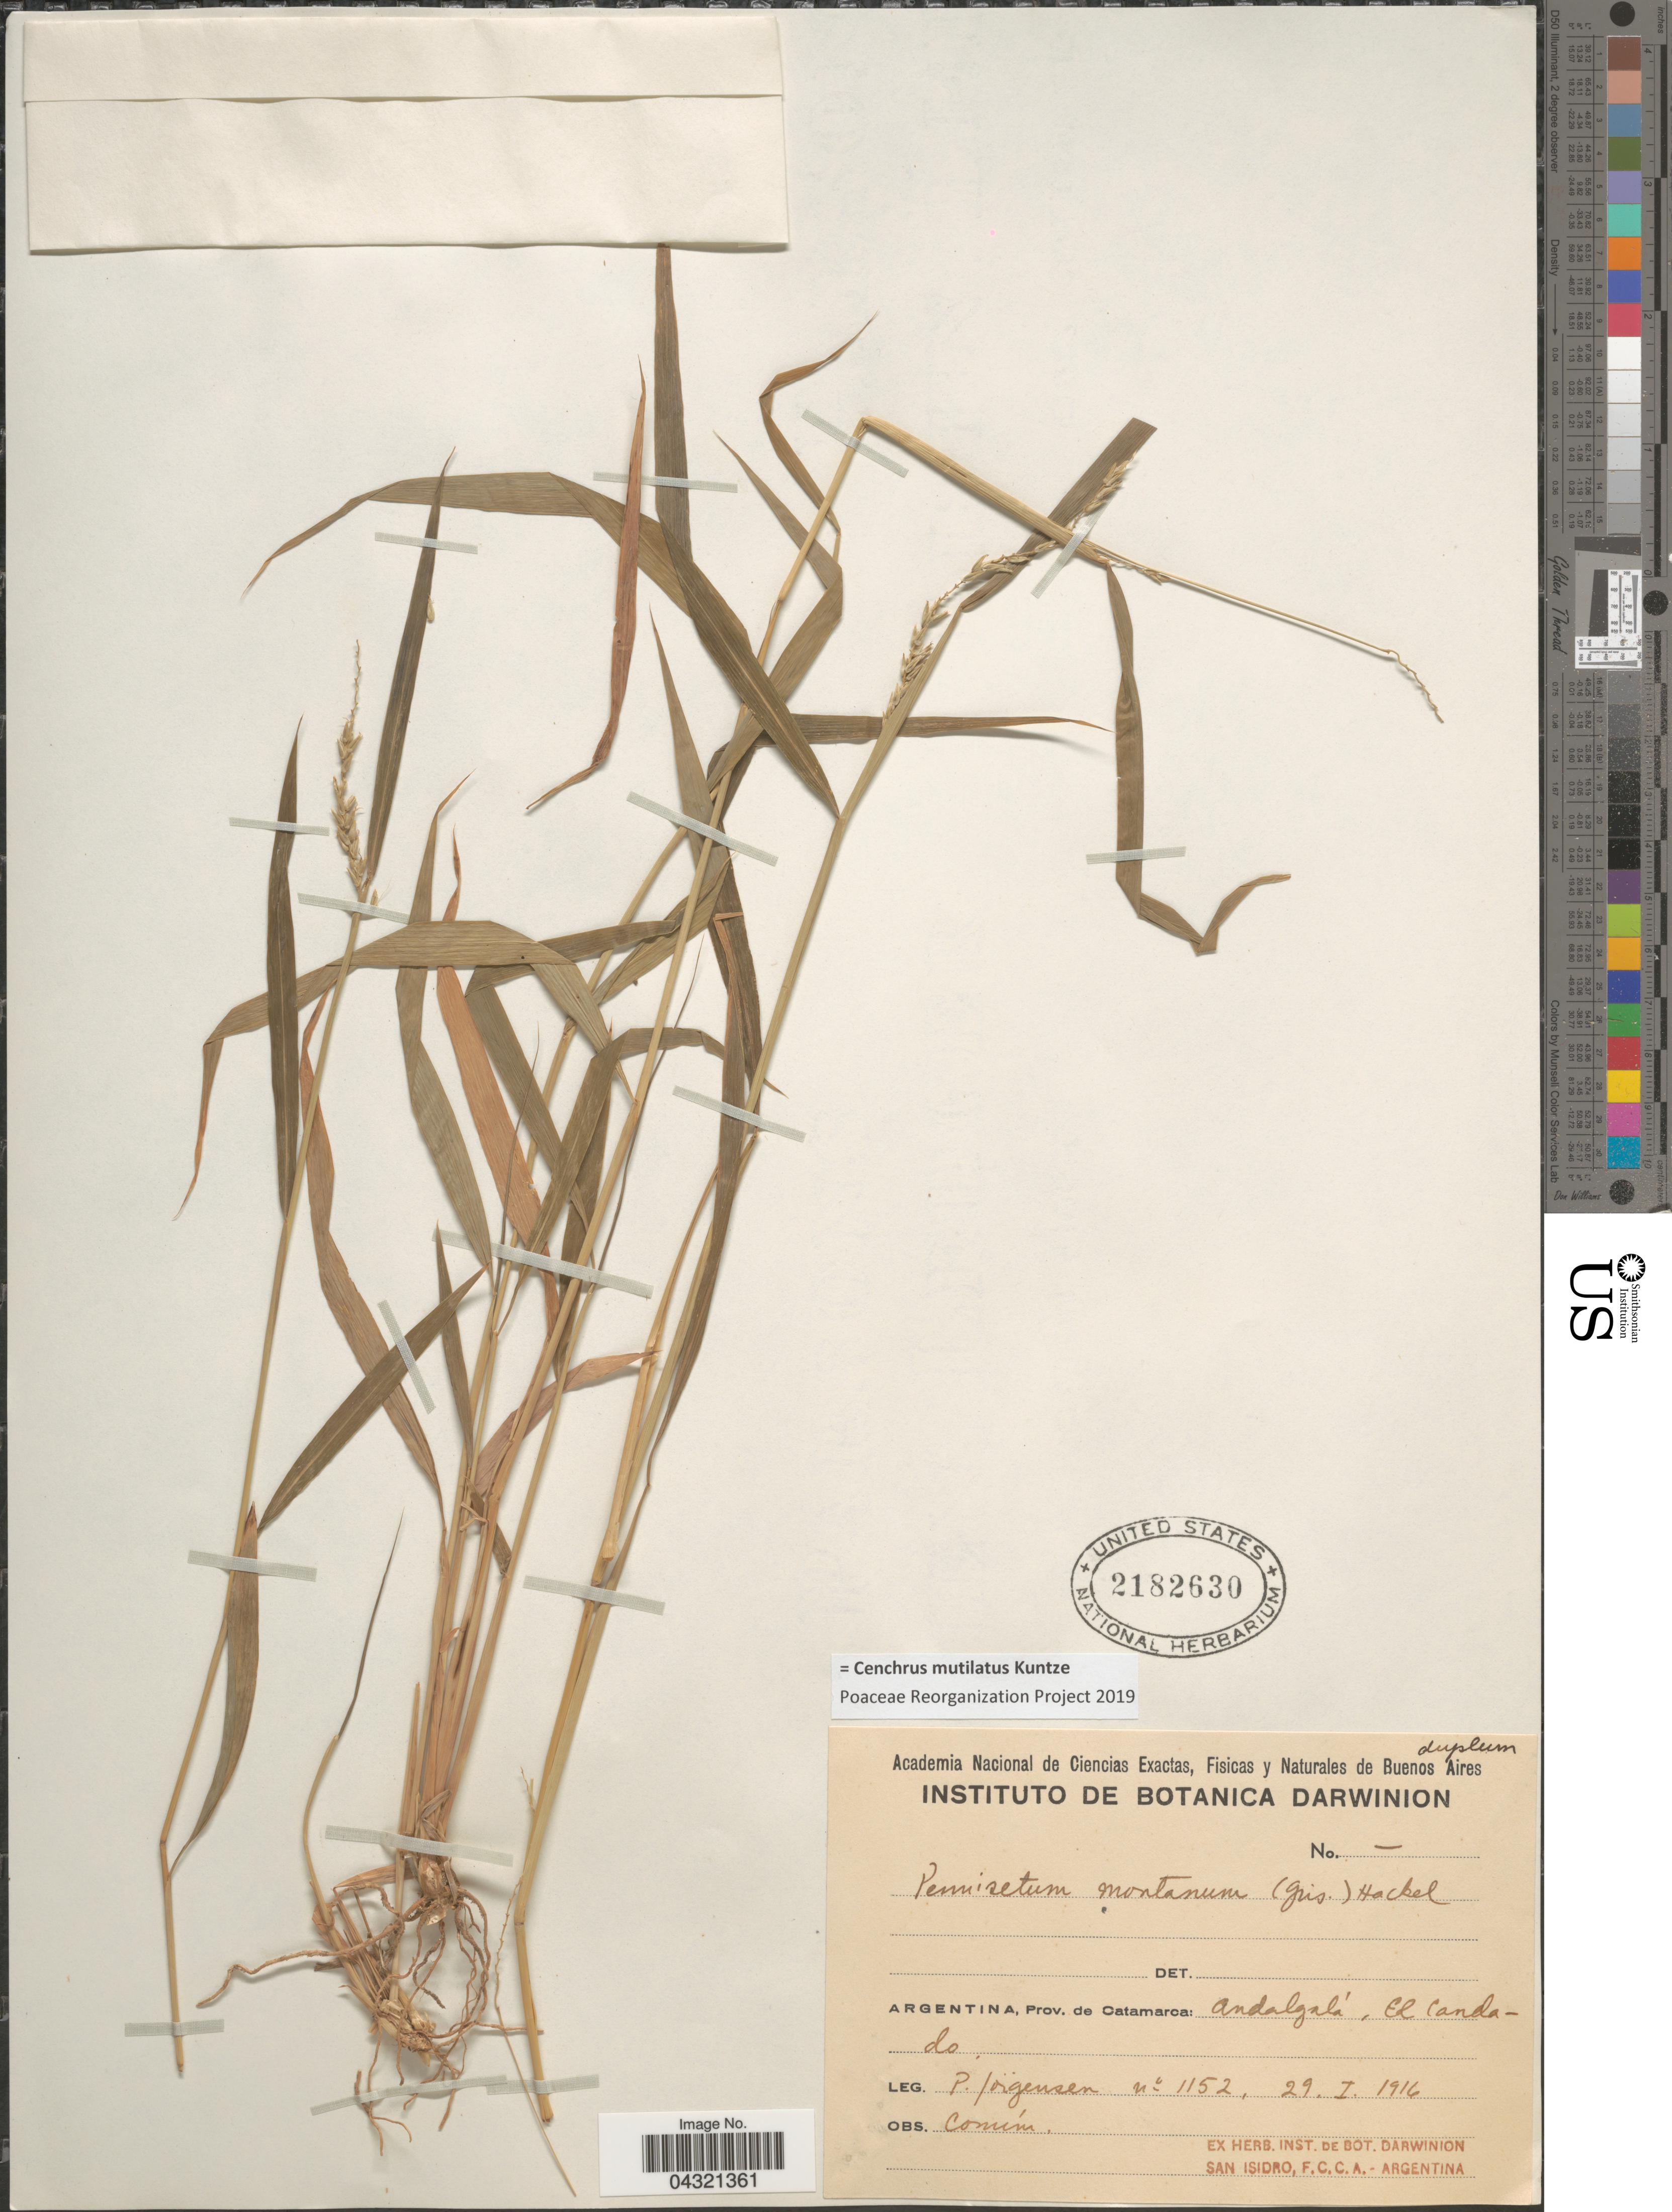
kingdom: Plantae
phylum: Tracheophyta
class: Liliopsida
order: Poales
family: Poaceae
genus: Cenchrus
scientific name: Cenchrus mutilatus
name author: Kuntze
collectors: P. Jörgensen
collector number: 1152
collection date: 1916-01-29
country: Argentina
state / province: Catamarca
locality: Andalgalá, El Candado.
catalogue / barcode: US 2182630